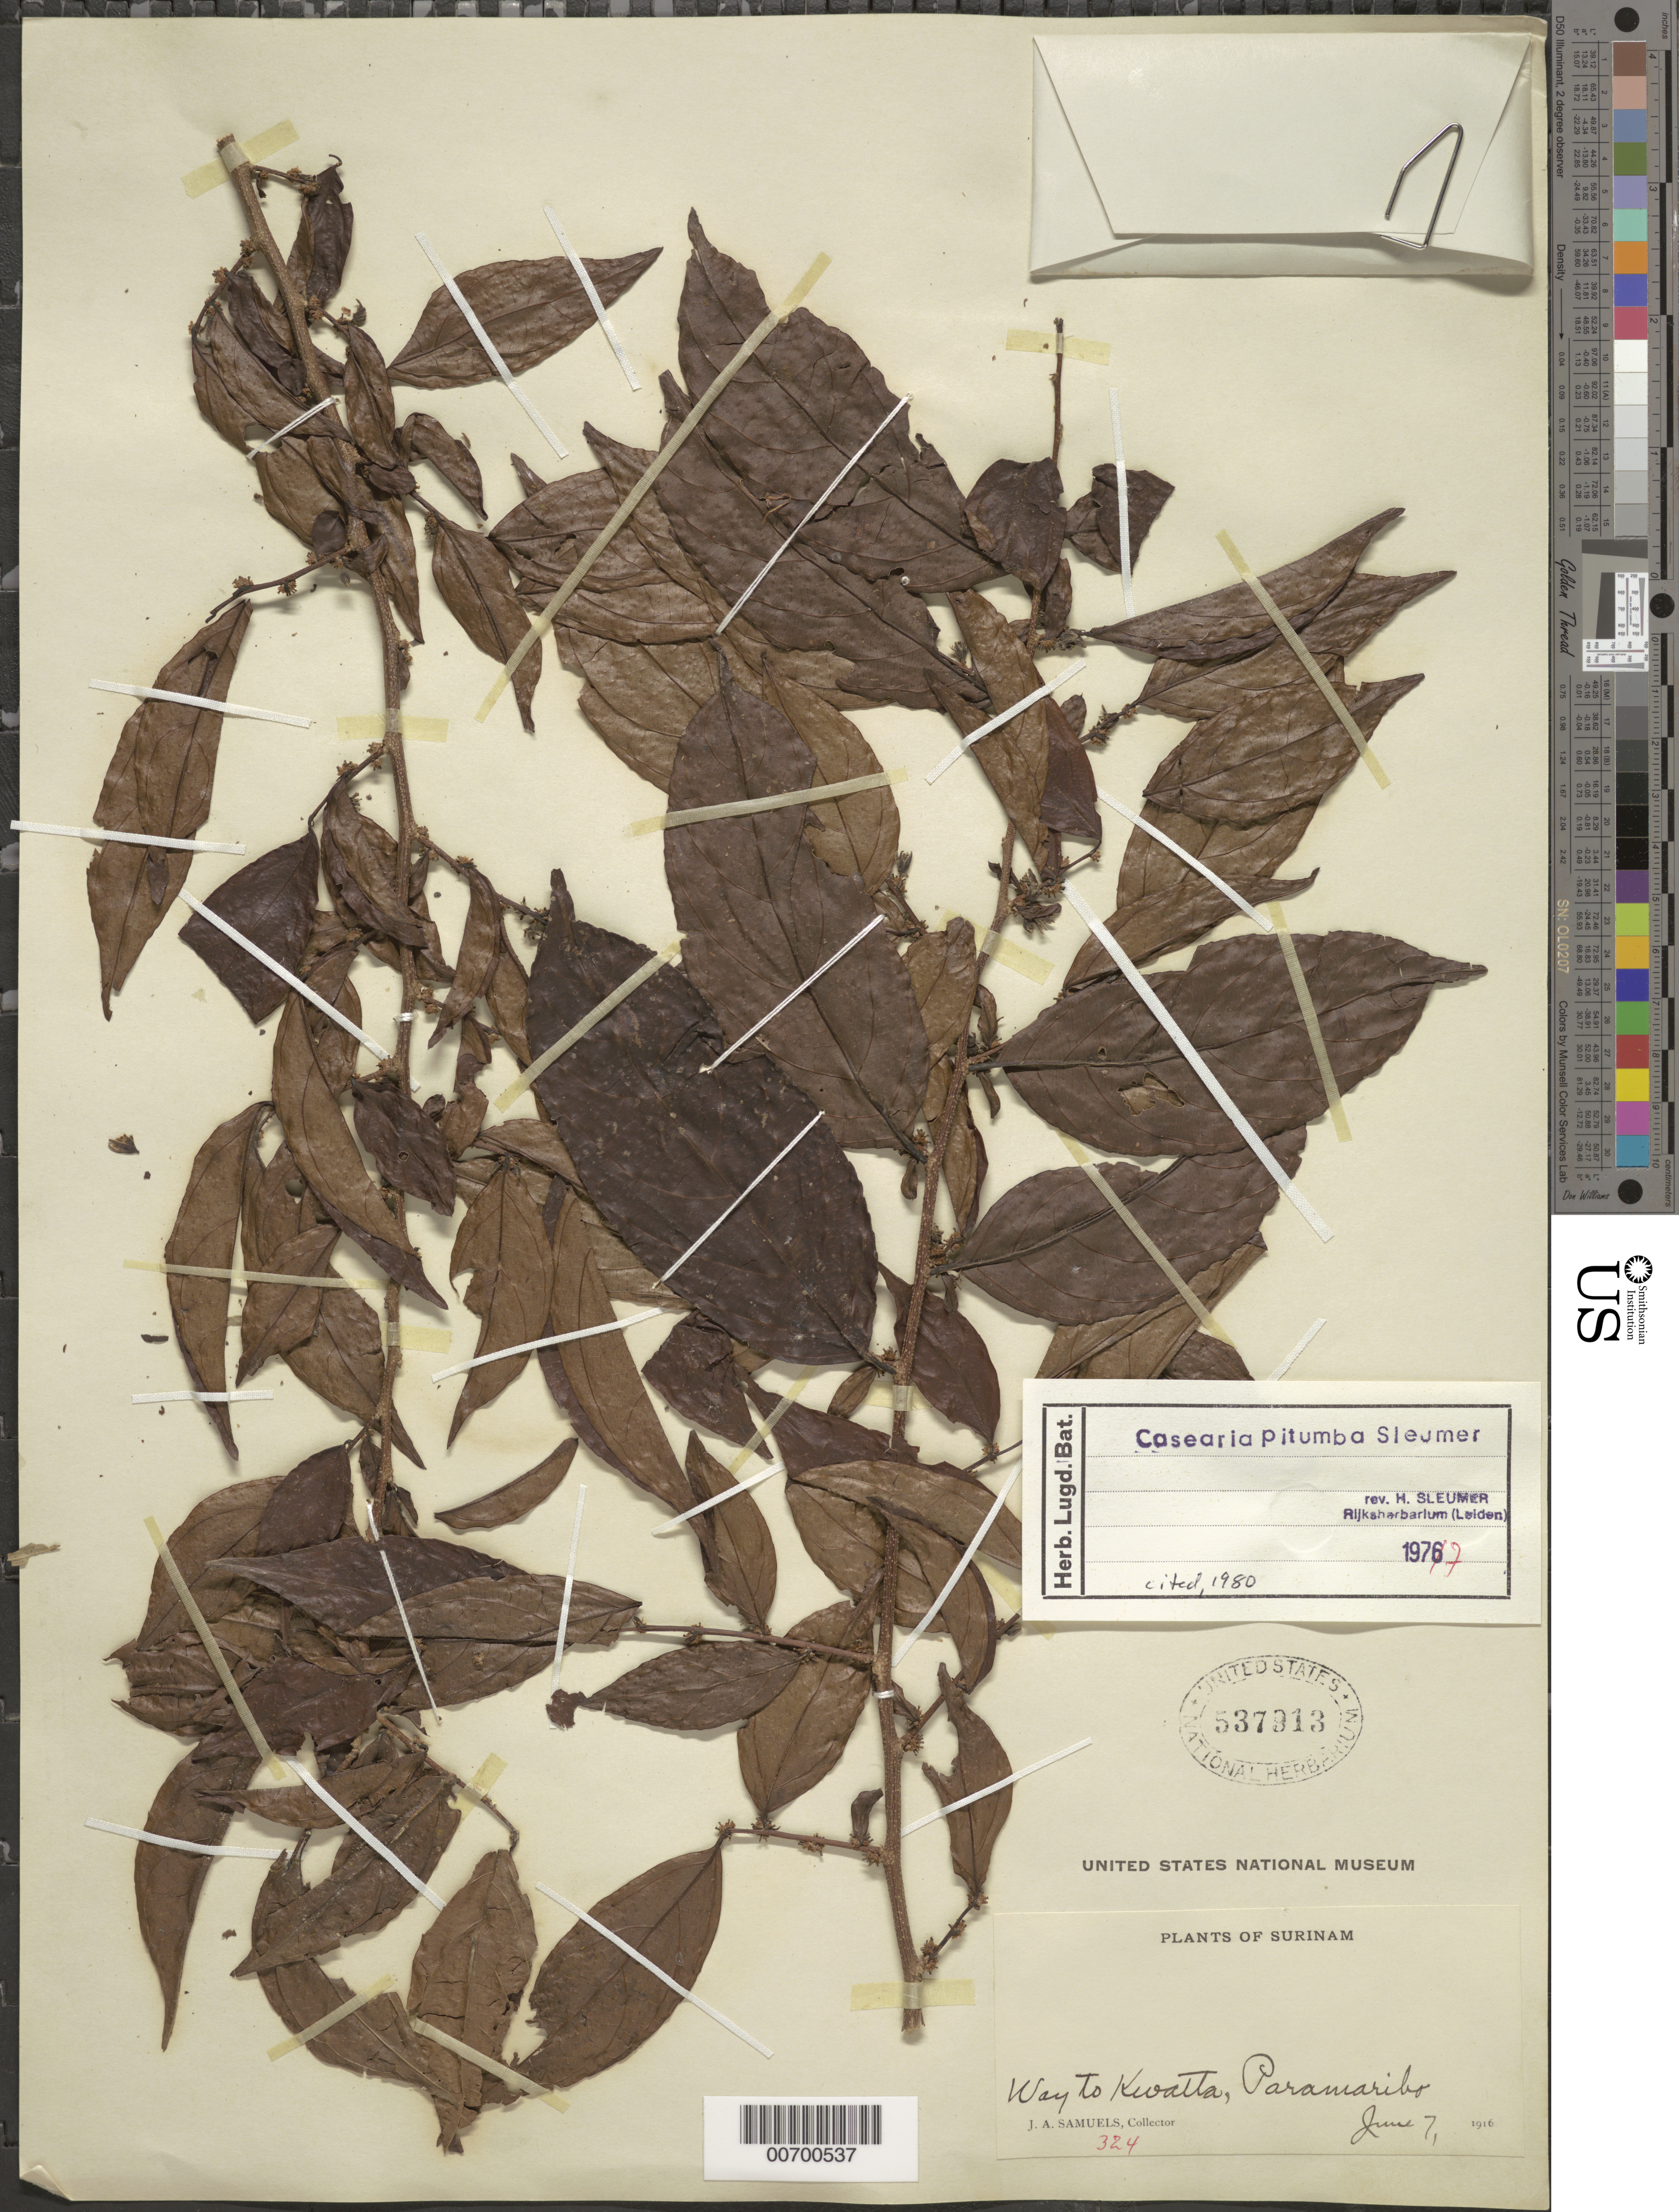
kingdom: Plantae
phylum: Tracheophyta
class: Magnoliopsida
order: Malpighiales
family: Salicaceae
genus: Casearia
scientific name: Casearia pitumba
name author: Sleumer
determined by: Sleumer, H. O.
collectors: J. A. Samuels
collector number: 324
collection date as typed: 7-Jun-16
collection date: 1916-06-07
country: Suriname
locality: Kwatta, Paramaribo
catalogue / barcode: US 537913